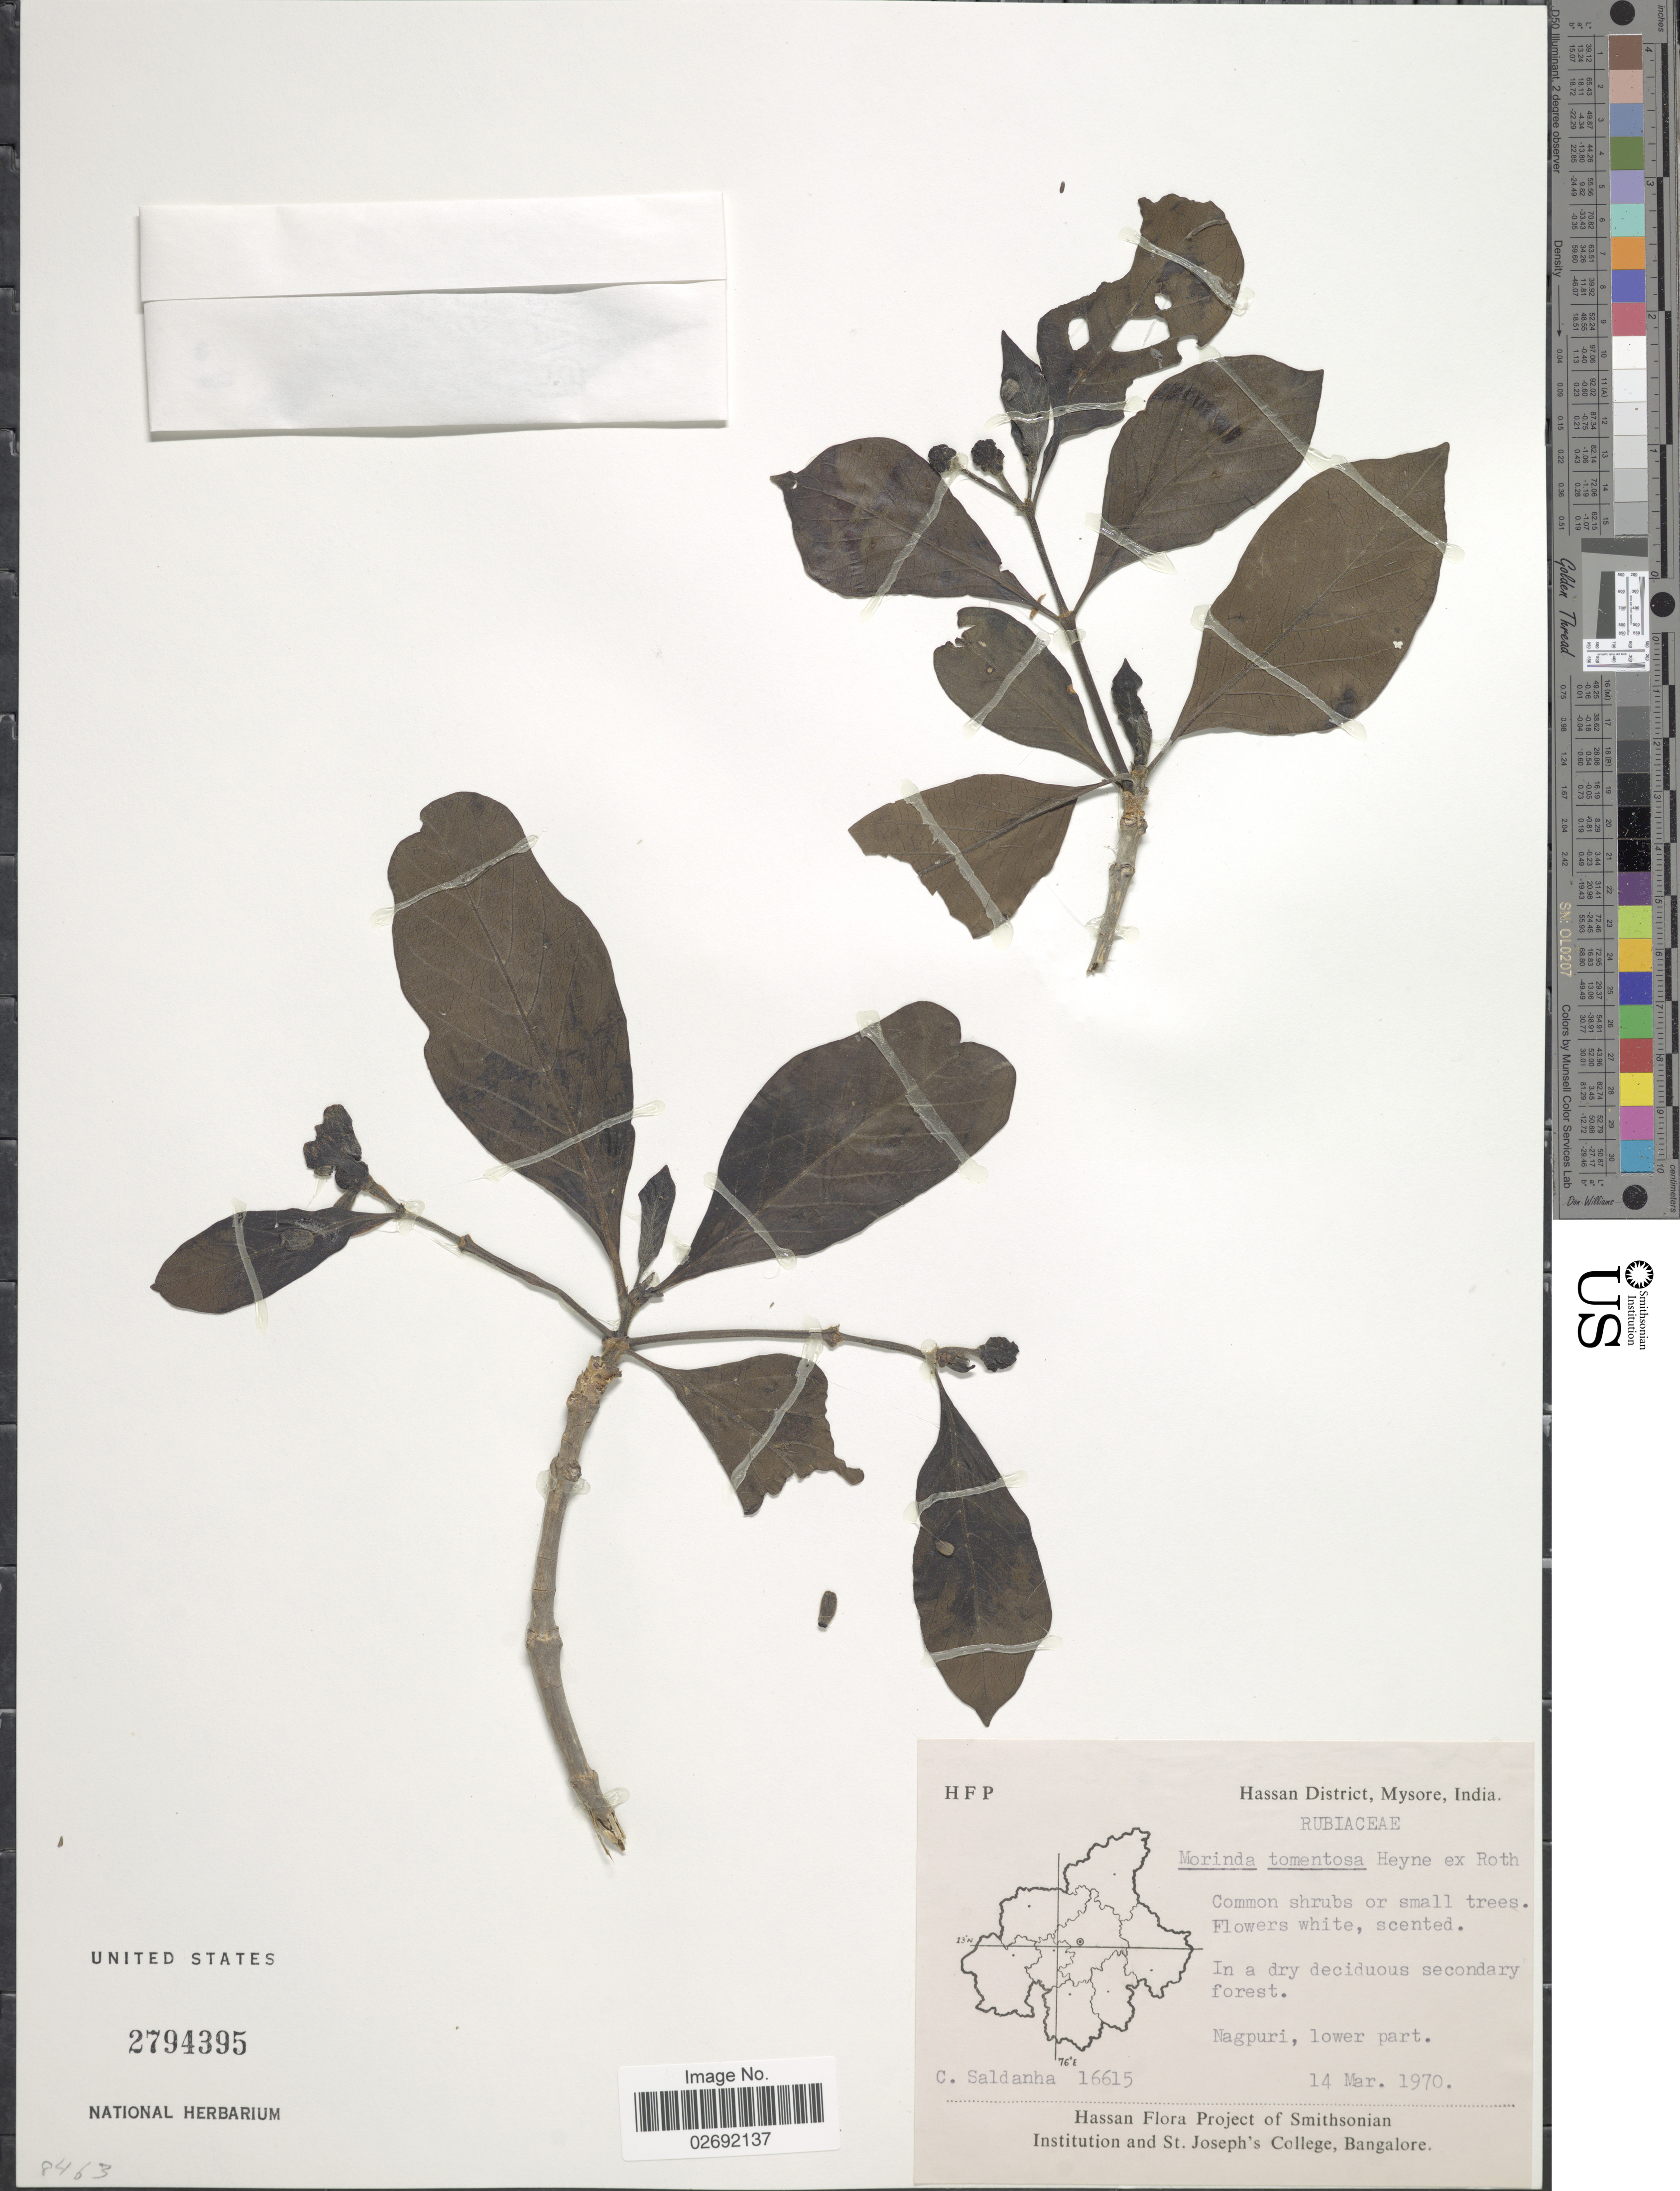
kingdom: Plantae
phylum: Tracheophyta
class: Magnoliopsida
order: Gentianales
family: Rubiaceae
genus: Morinda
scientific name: Morinda tomentosa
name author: B. Heyne ex Roth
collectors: C. Saldanha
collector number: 16615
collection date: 1970-03-14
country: India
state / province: Karnataka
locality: Hassan District, Mysore, In a dry deciduous secondary forest, Nagpuri, lower part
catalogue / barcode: US 2794395